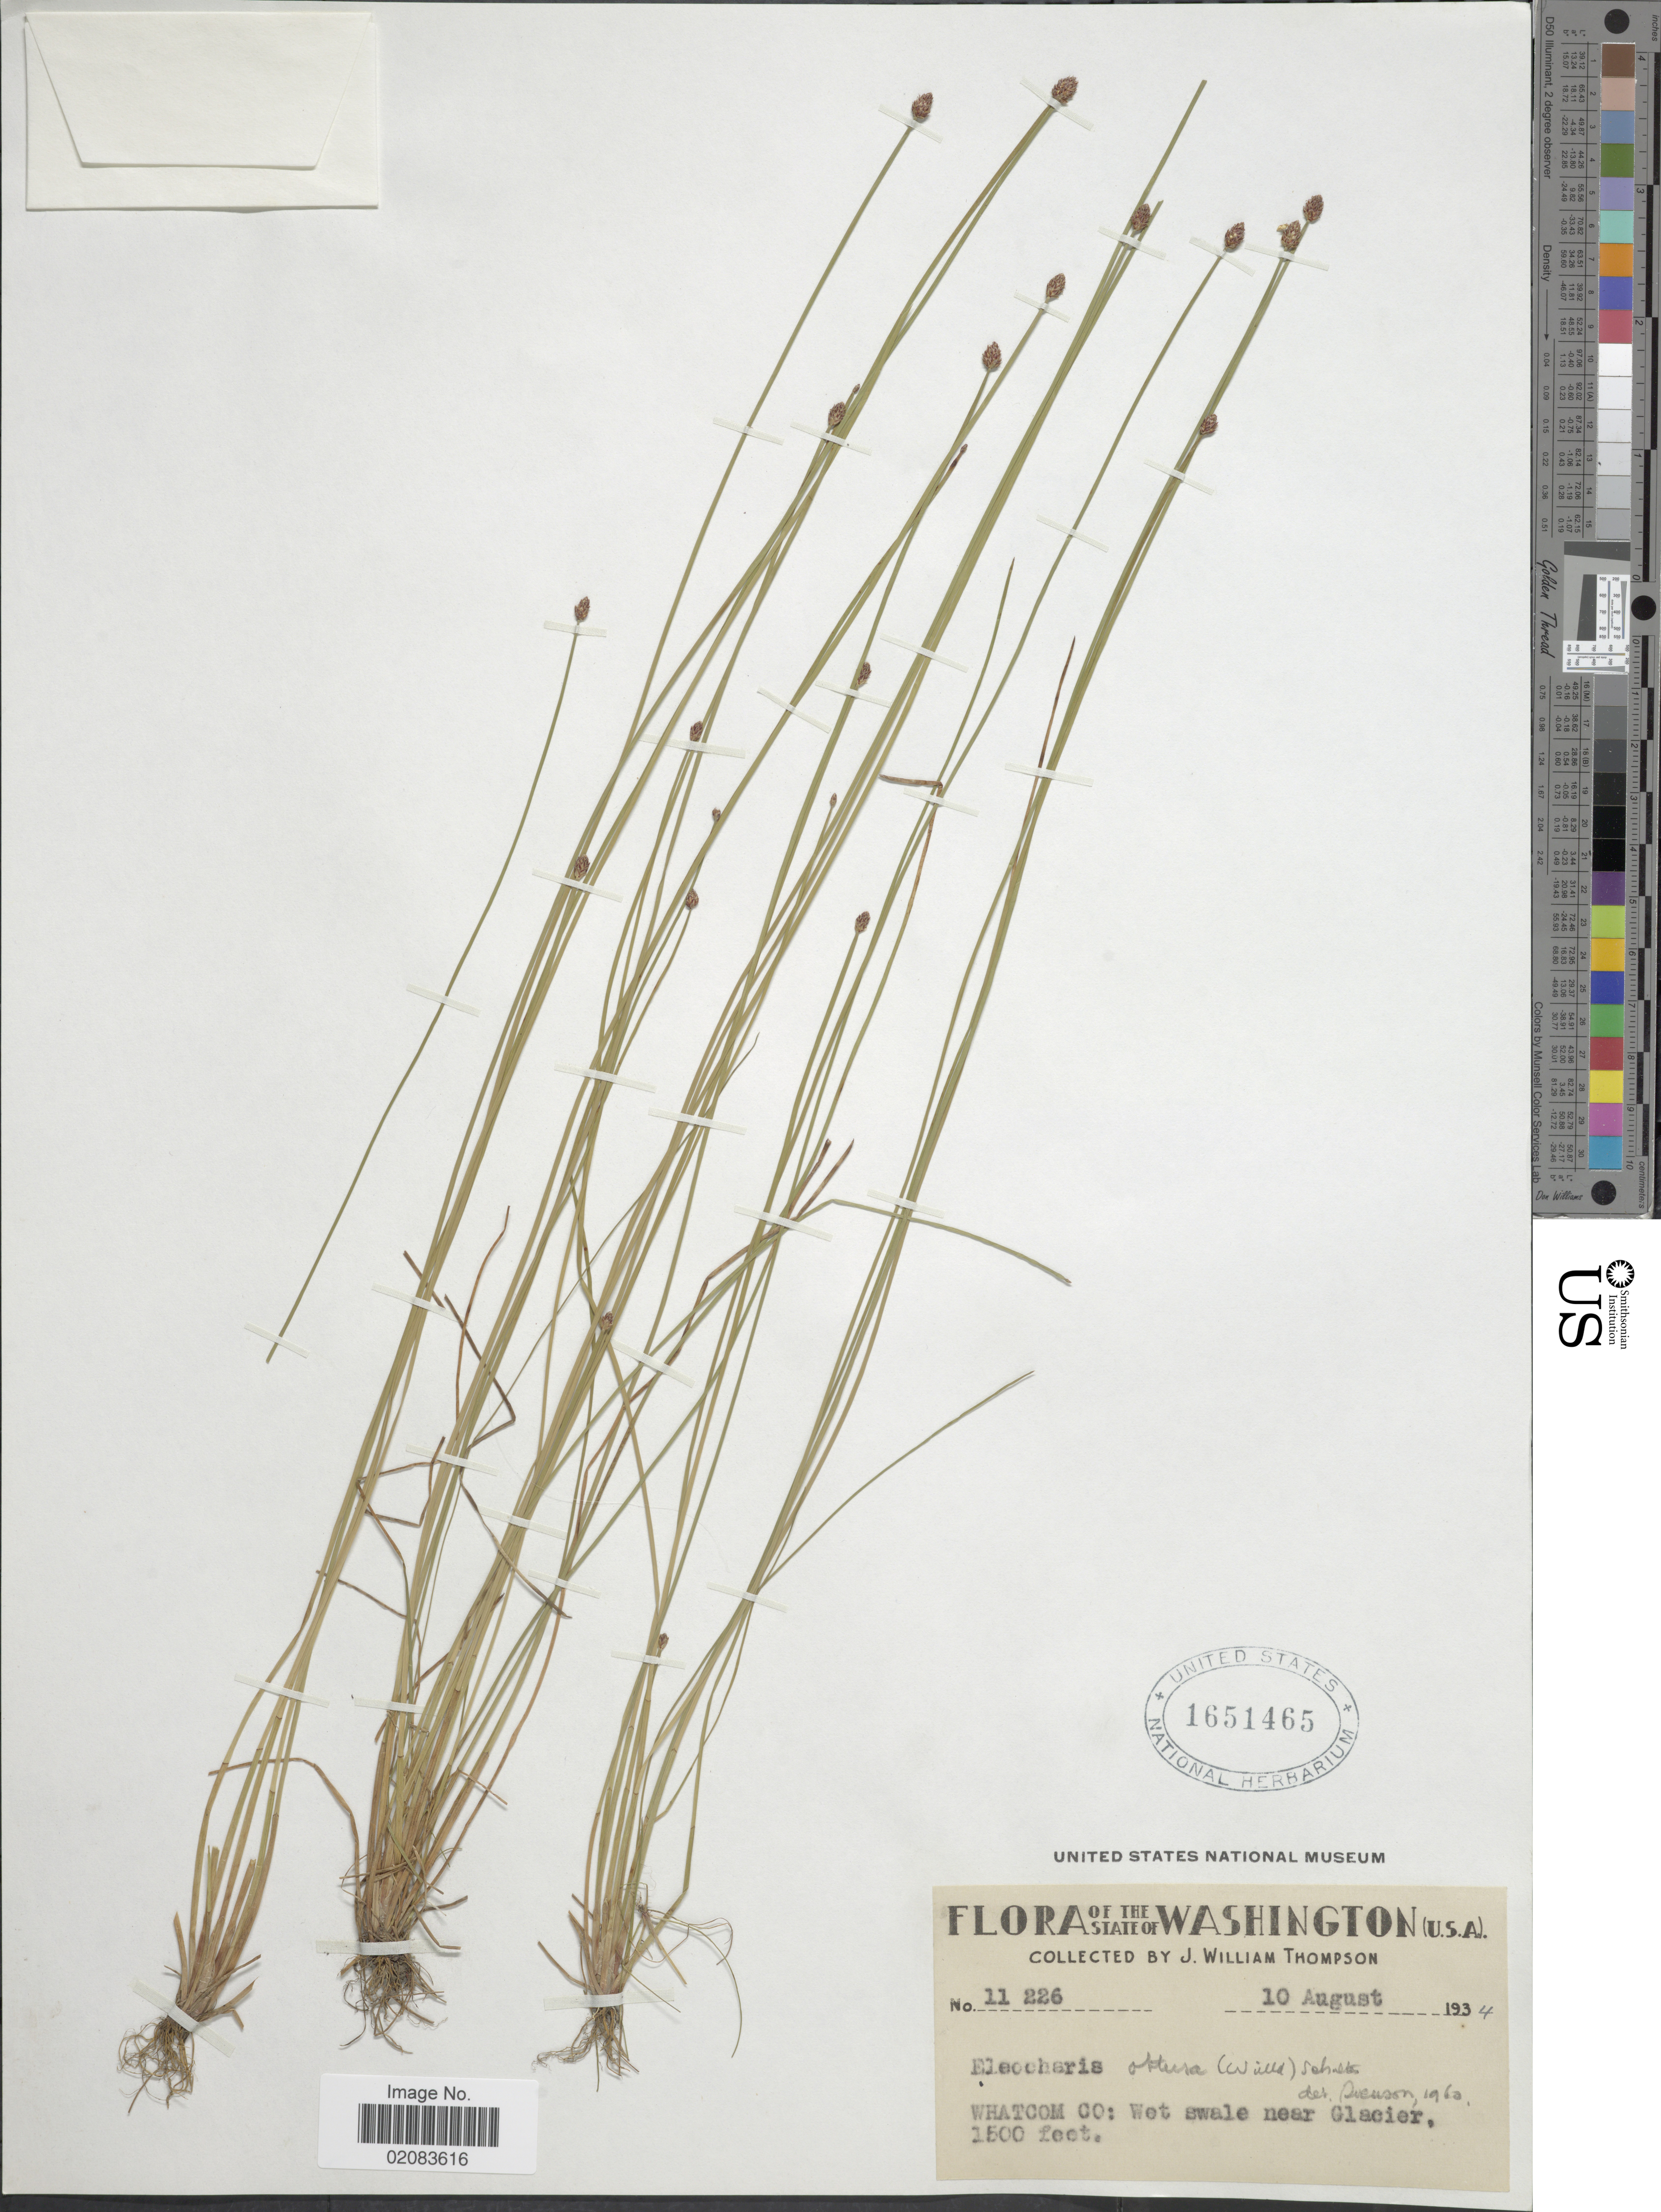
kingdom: Plantae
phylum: Tracheophyta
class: Liliopsida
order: Poales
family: Cyperaceae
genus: Eleocharis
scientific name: Eleocharis obtusa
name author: (Willd.) Schult.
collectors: J. W. Thompson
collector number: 11226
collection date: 1934-08-10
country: United States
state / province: Washington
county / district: Whitman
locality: Whatcom Co: wet swale near Glacier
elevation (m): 457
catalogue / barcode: US 1651465